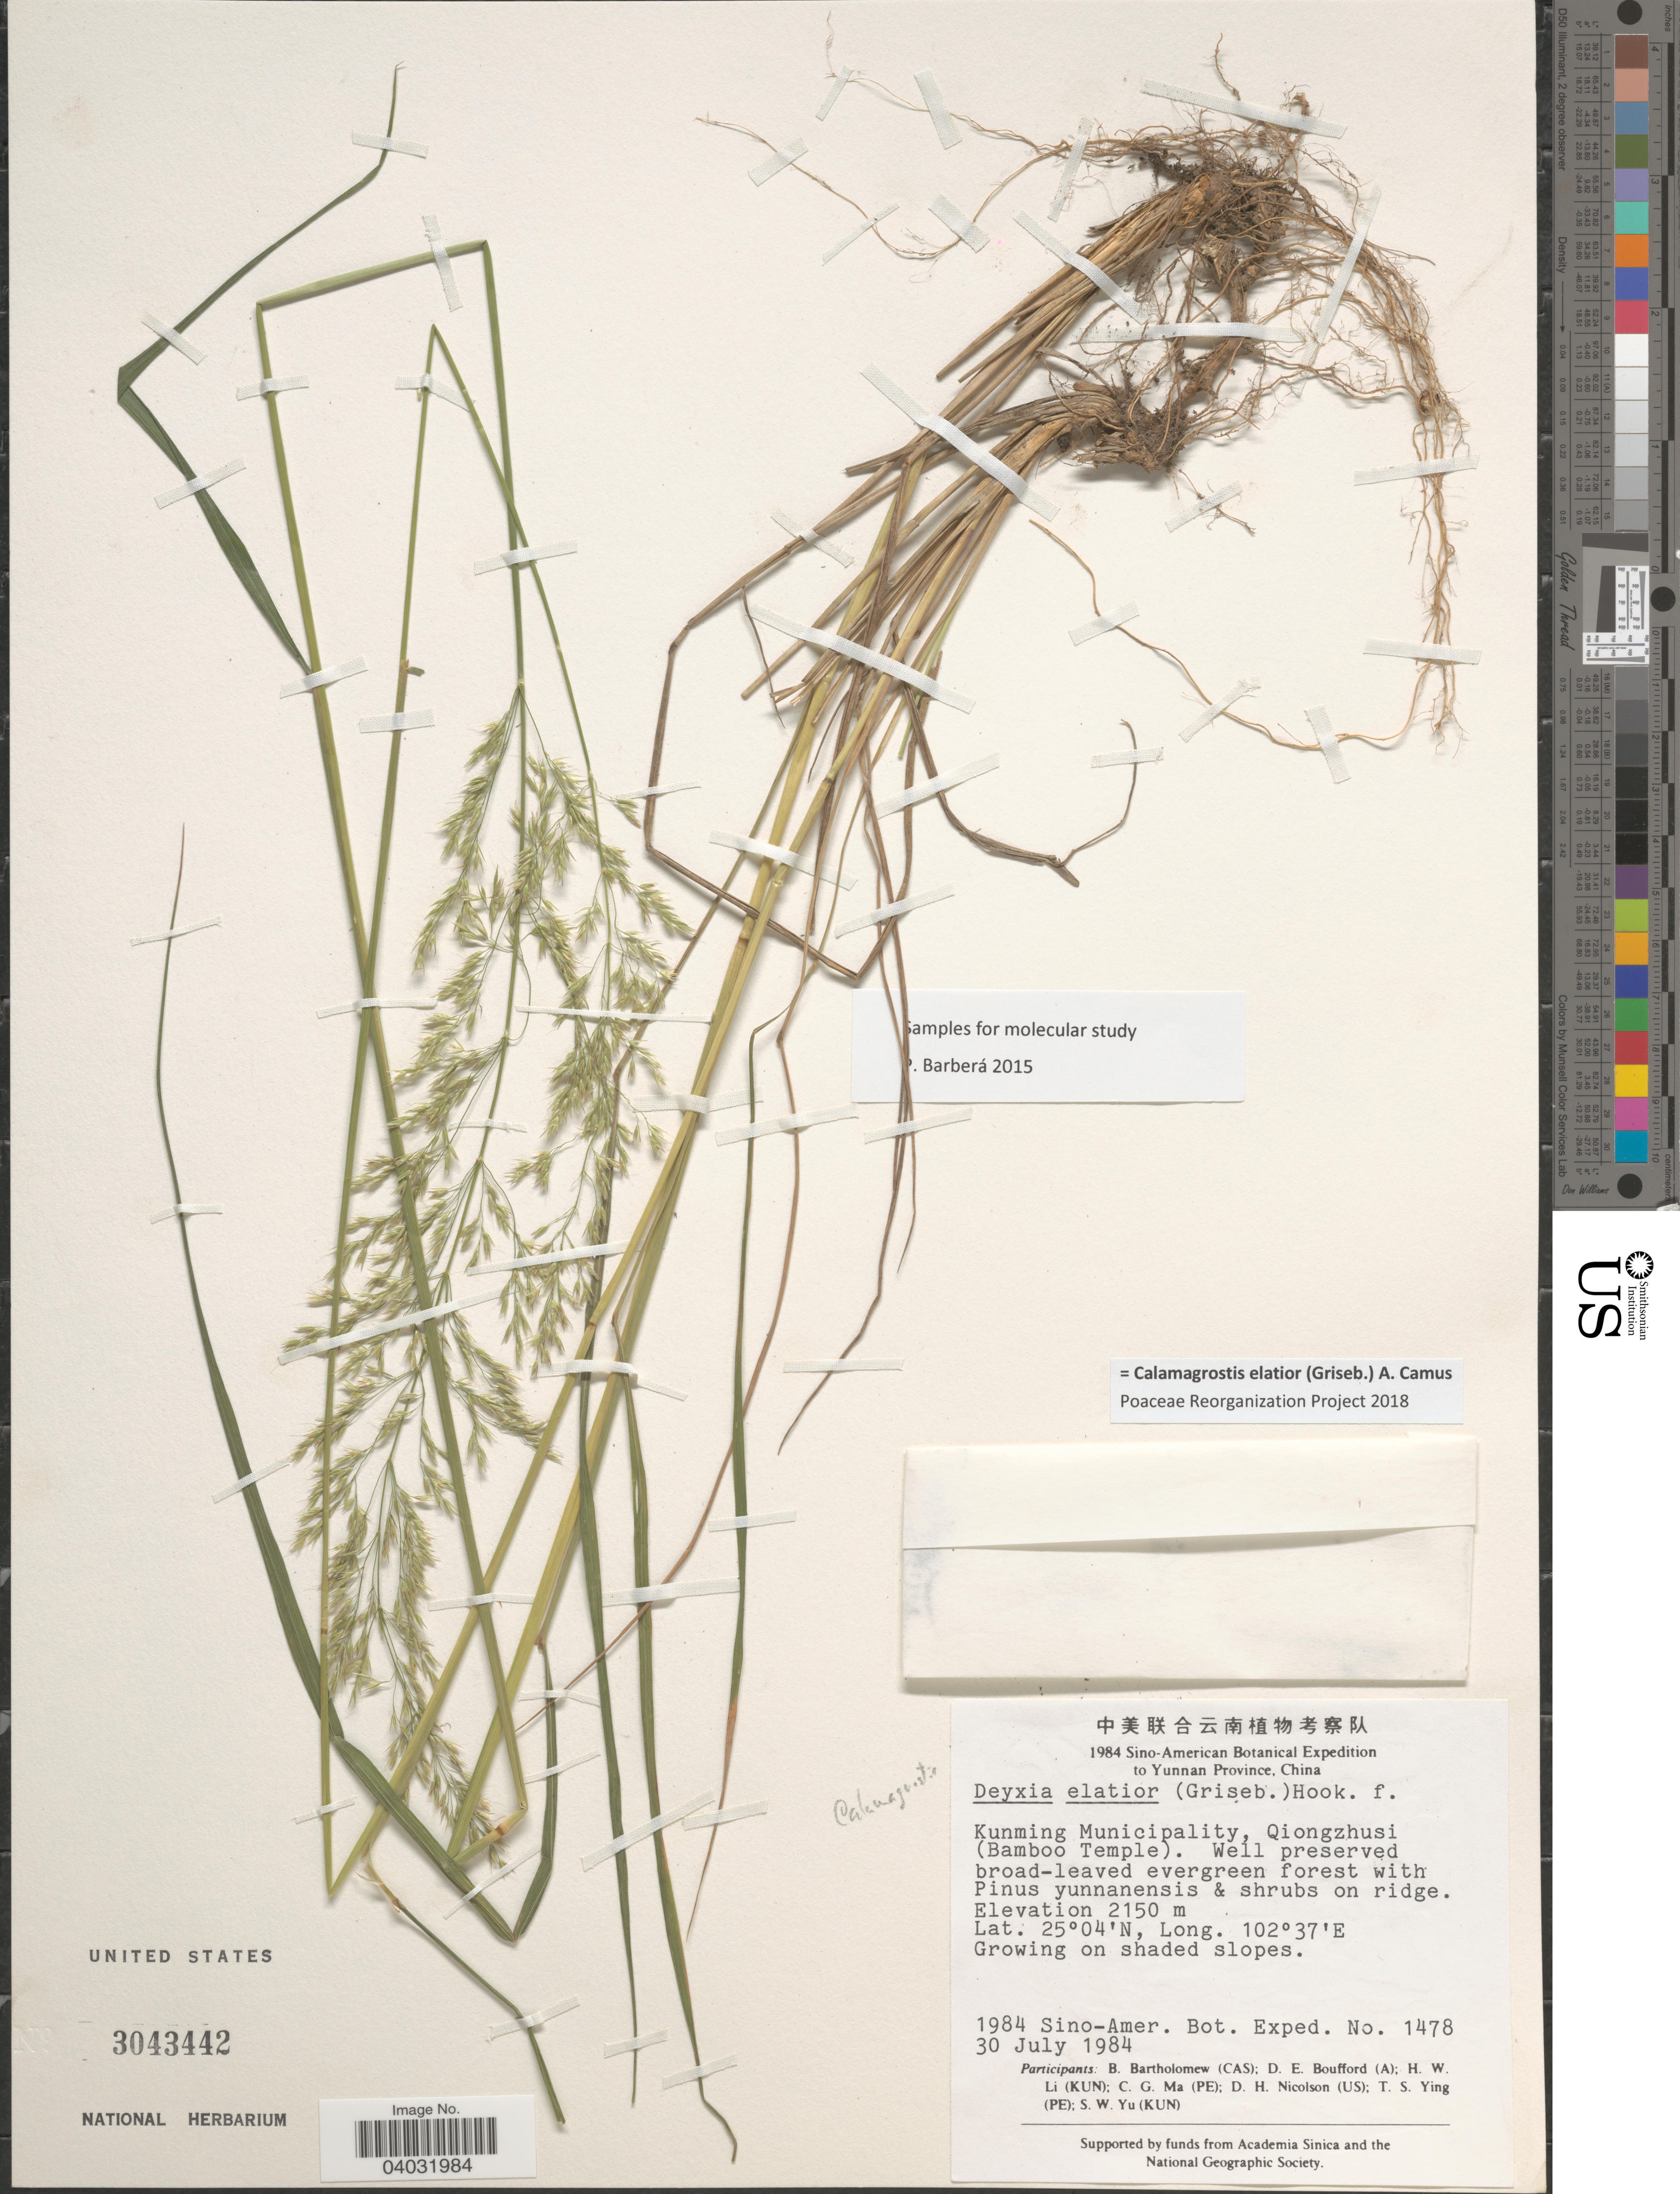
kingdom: Plantae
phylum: Tracheophyta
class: Liliopsida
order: Poales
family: Poaceae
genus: Calamagrostis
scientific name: Calamagrostis elatior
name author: (Griseb.) A. Camus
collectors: Sino-Amer. Bot. Exped. 1984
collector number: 1478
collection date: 1984-07-30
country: China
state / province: Yunnan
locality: Kunming Municipality, Qiongzhusi (Bamboo Temple).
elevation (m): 2150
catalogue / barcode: US 3043442